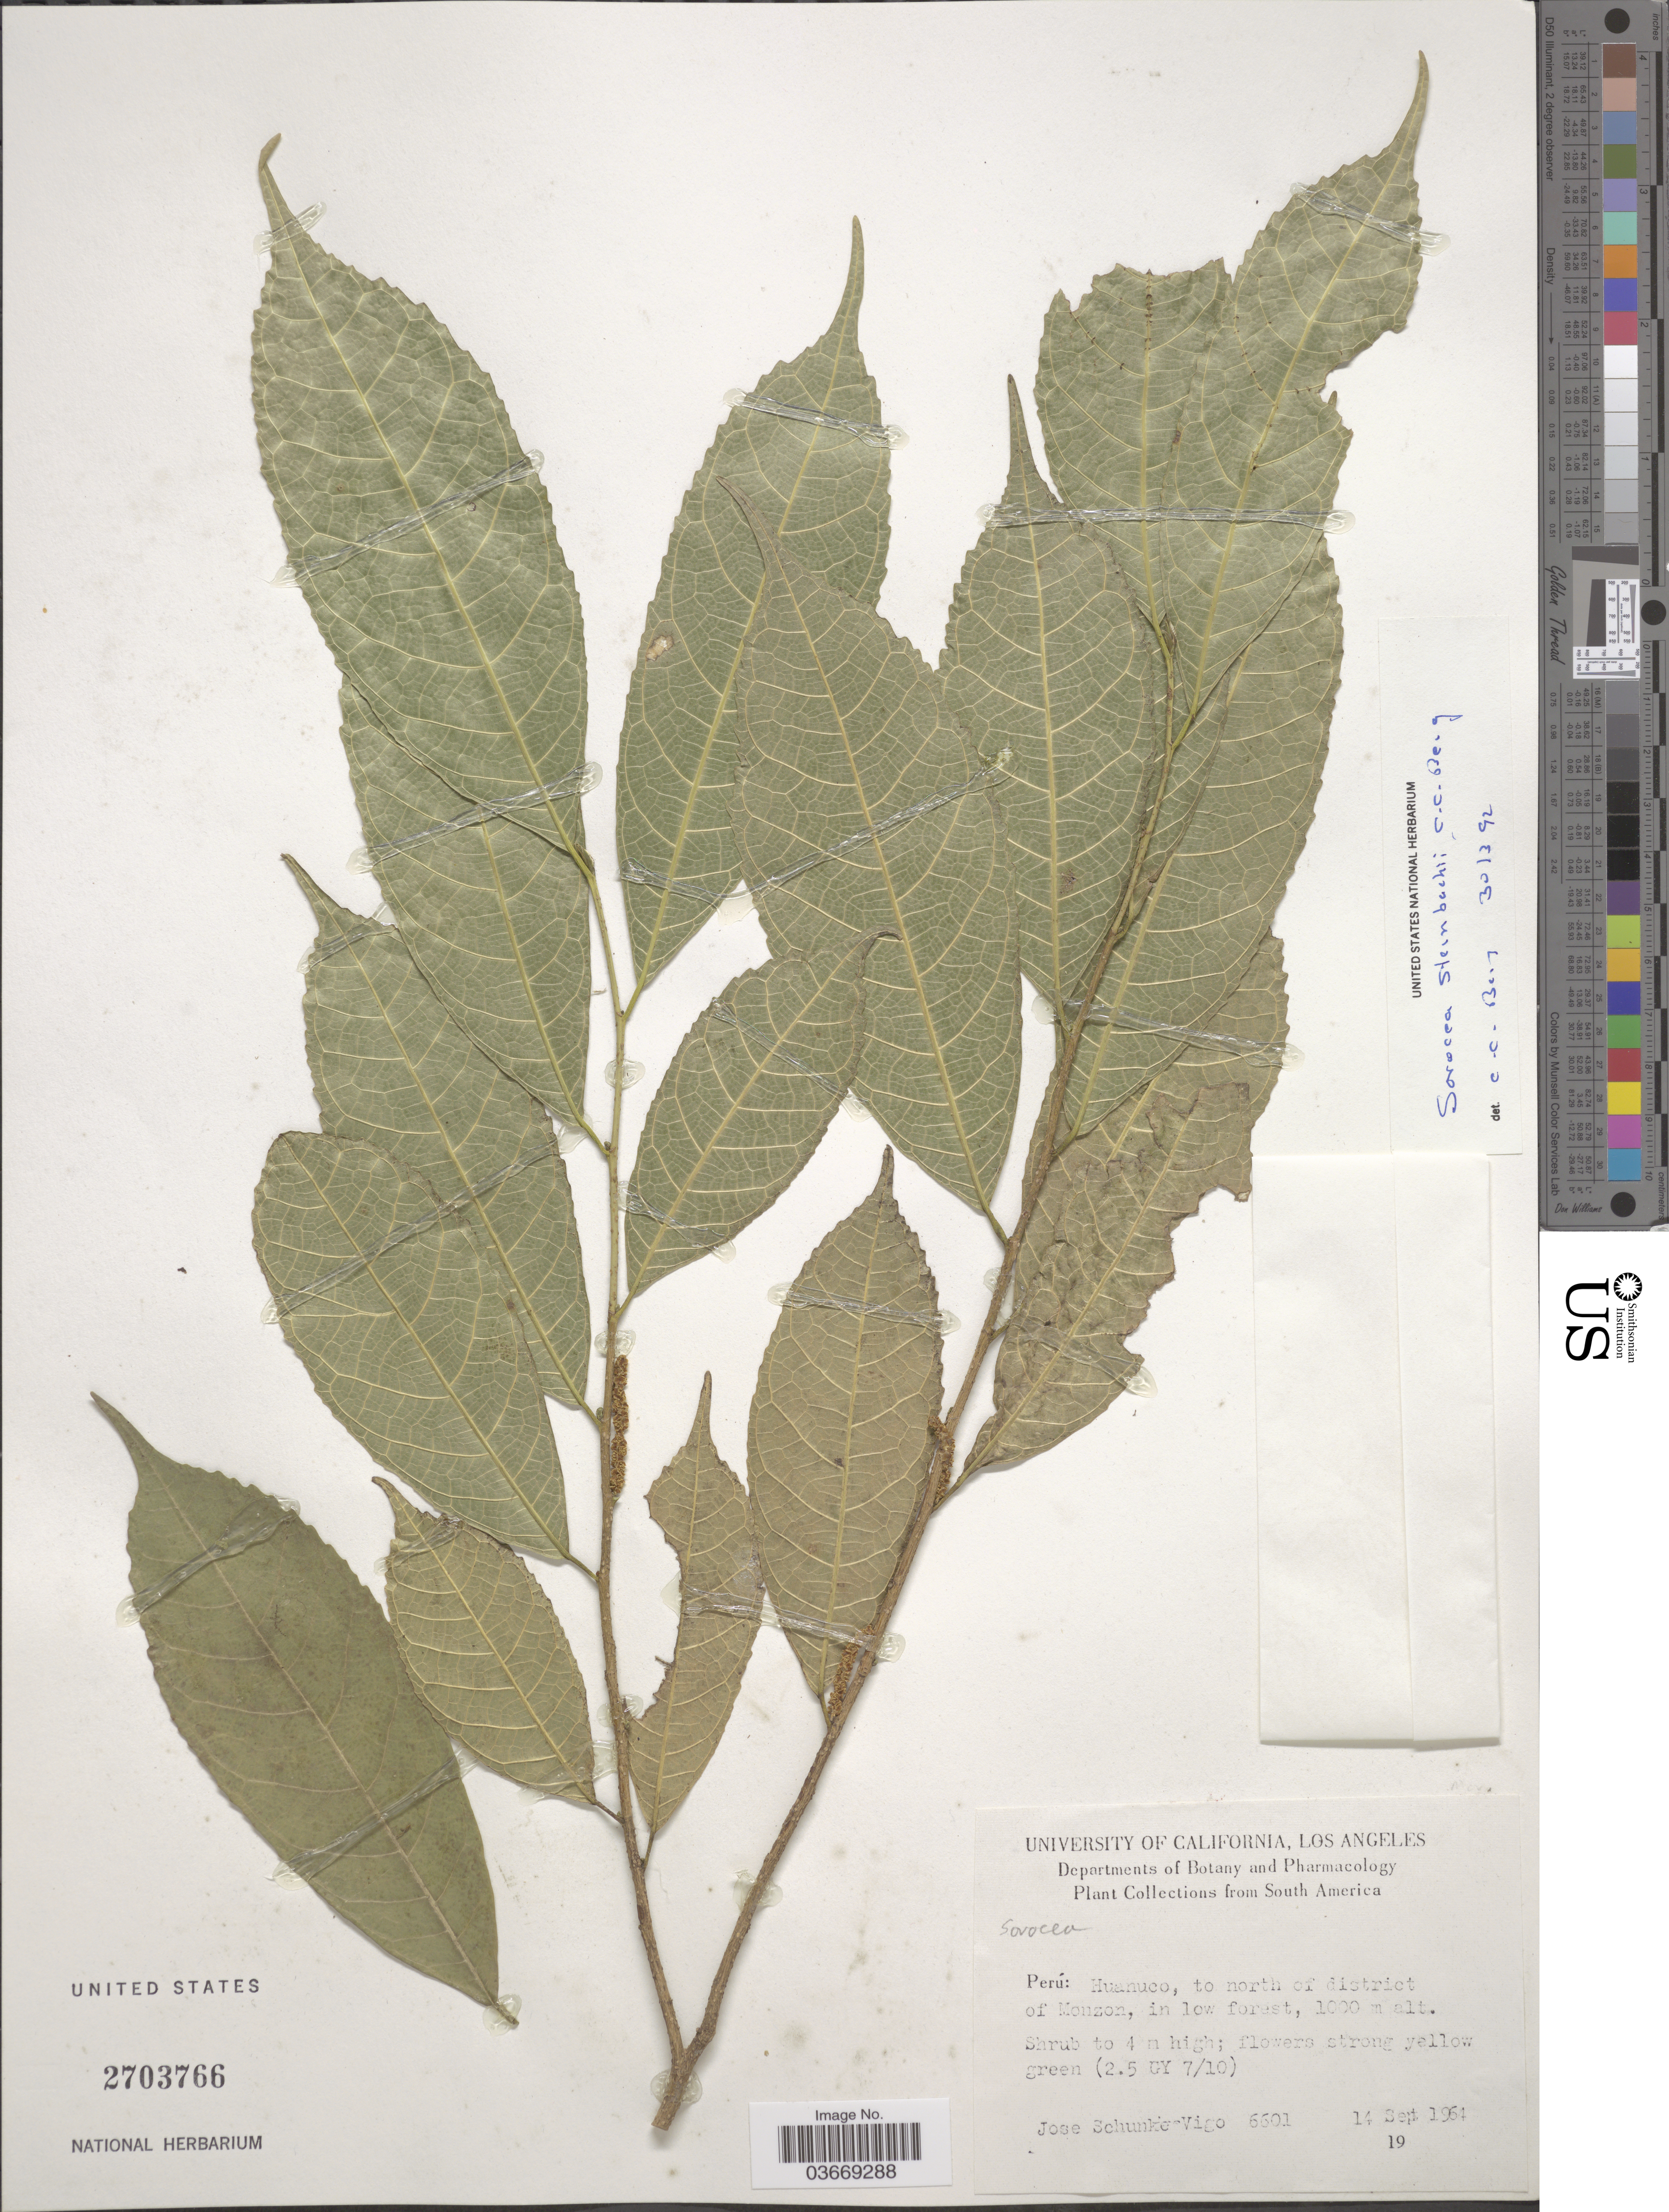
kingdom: Plantae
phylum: Tracheophyta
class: Magnoliopsida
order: Rosales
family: Moraceae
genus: Sorocea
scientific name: Sorocea steinbachii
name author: C.C. Berg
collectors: J. Schunke Vigo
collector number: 6601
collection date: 1964-09-14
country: Peru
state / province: Huánuco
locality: To north of district of Monzon.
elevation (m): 1000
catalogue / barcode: US 2703766